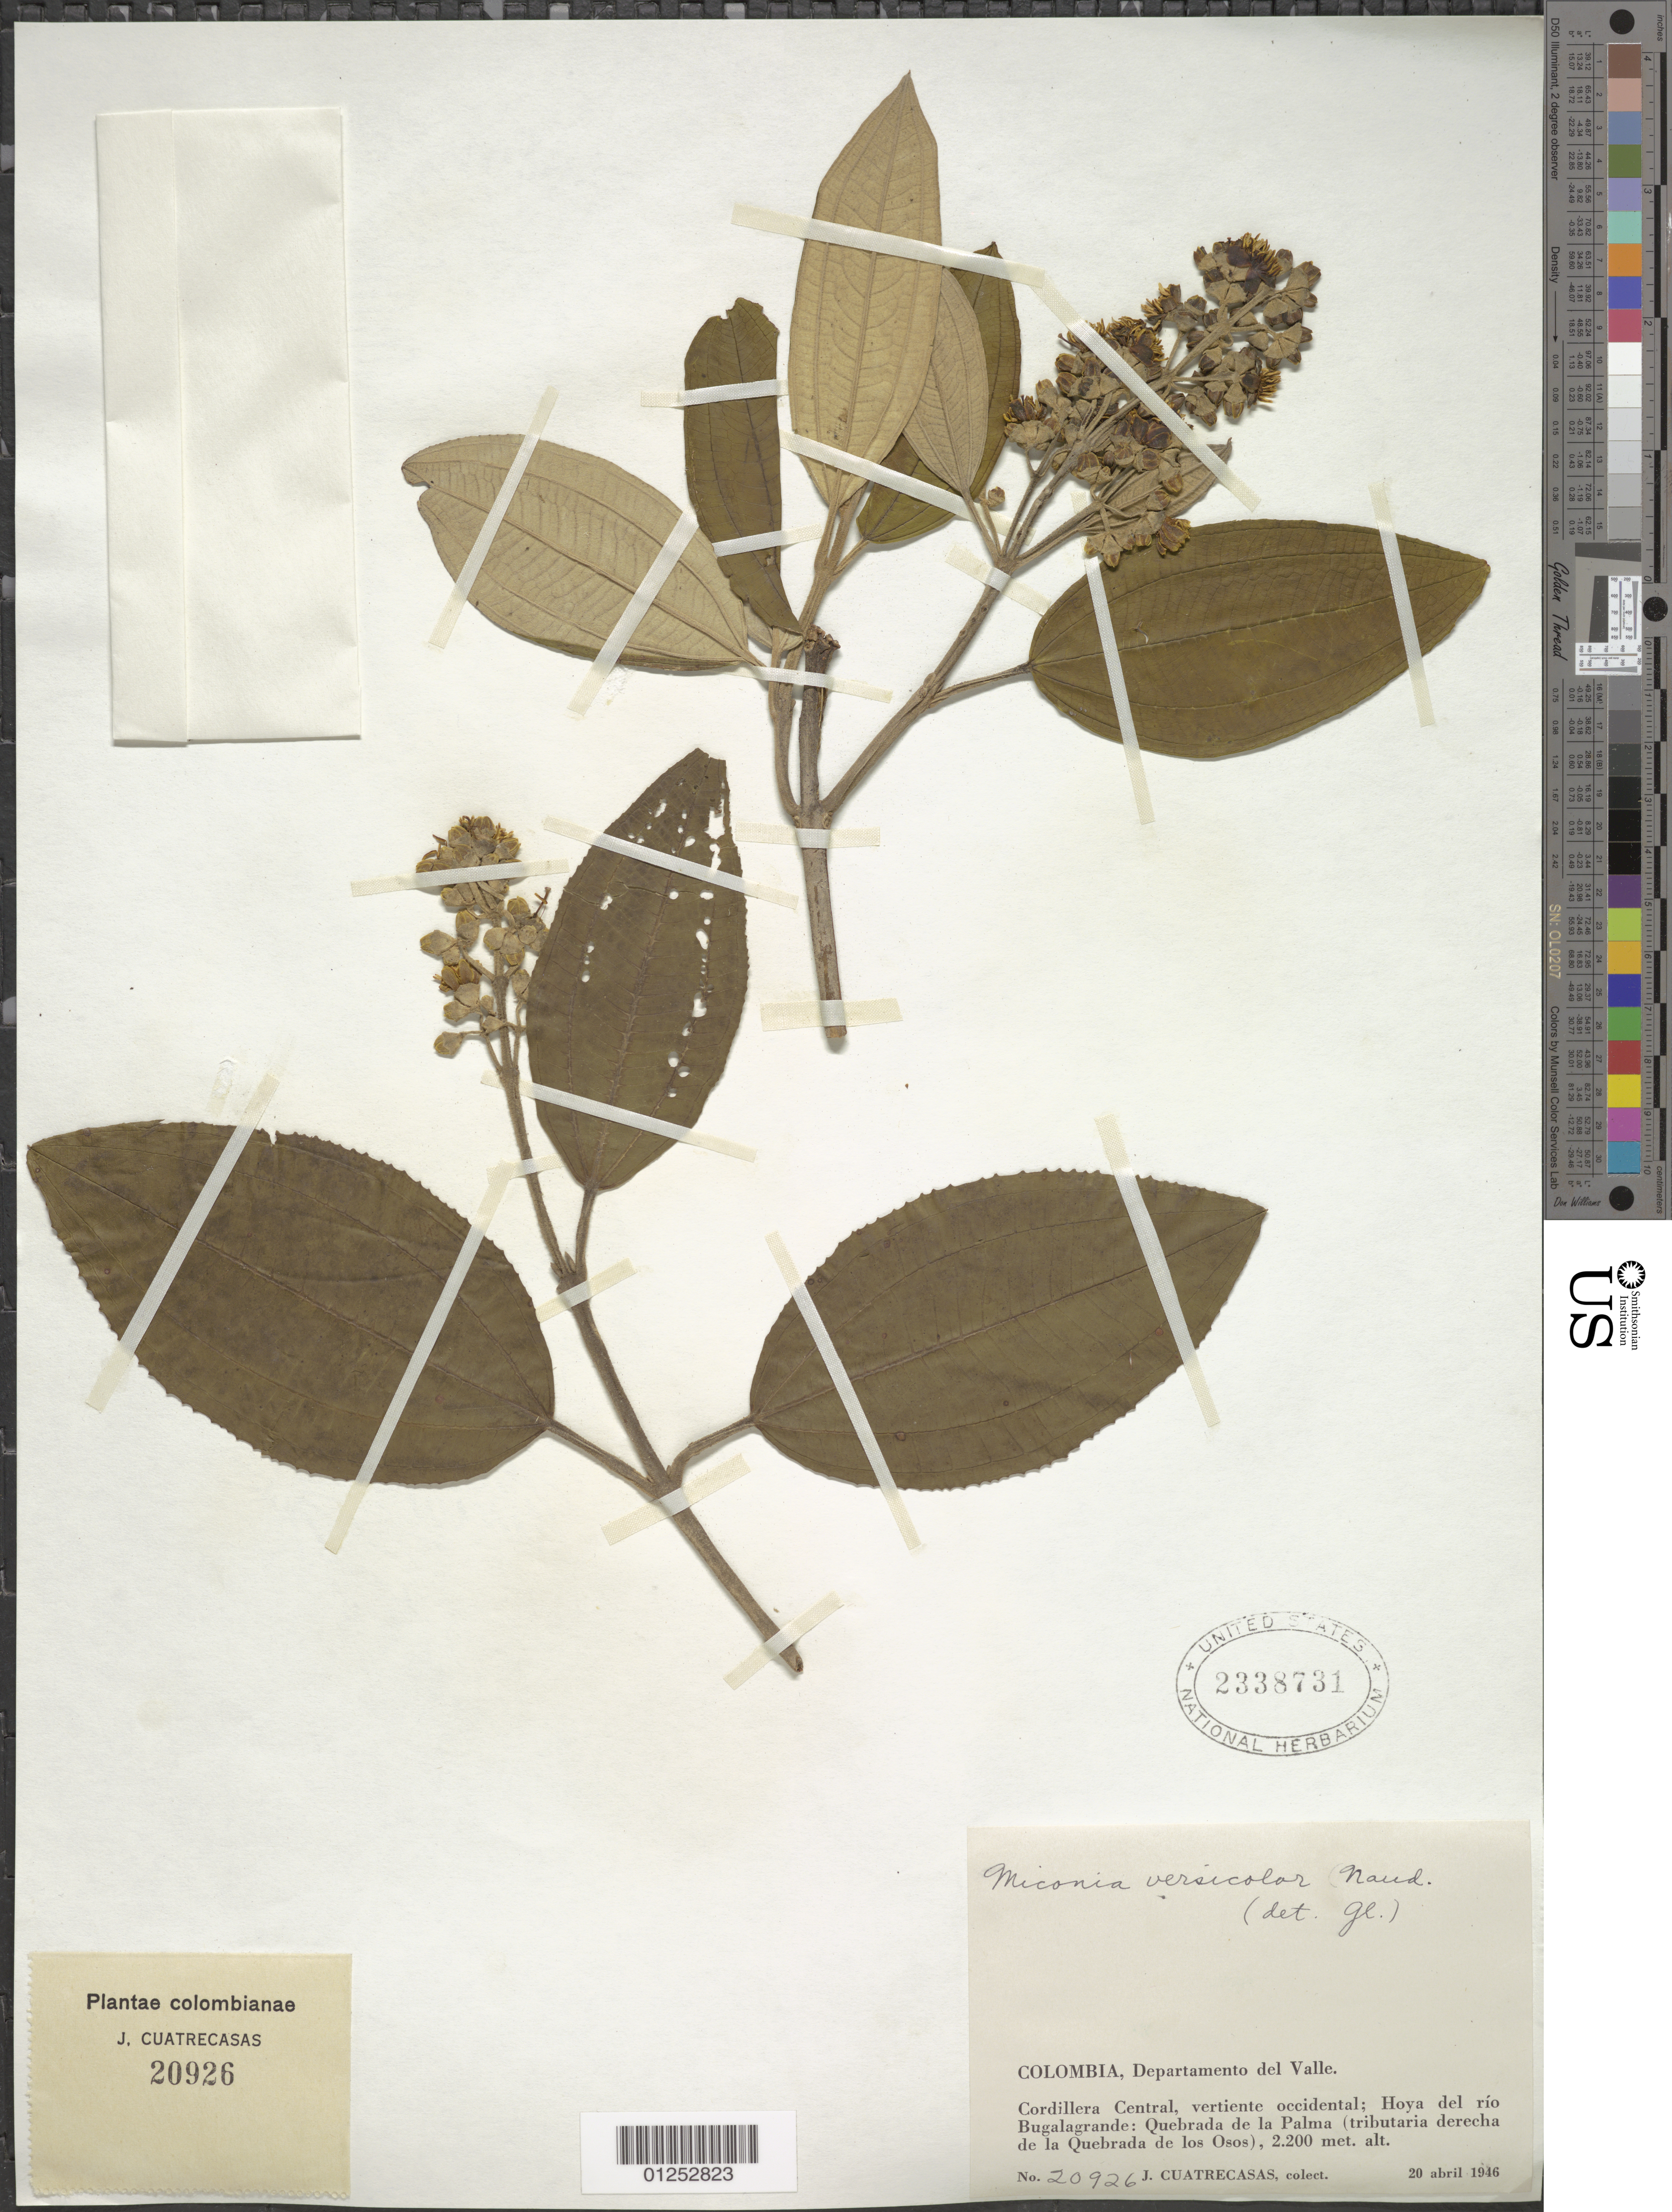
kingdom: Plantae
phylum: Tracheophyta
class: Magnoliopsida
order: Myrtales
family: Melastomataceae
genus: Miconia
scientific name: Miconia versicolor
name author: Naudin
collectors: J. Cuatrecasas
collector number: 20926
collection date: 1946-04-20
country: Colombia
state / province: Valle del Cauca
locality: Cordillera Central; vertiente occidental; Hoya del Río Bugalagrande: Quebrada de la Palma (tributaria derecha de la Quebrada de los Osos).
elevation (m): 2200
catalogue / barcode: US 2338731